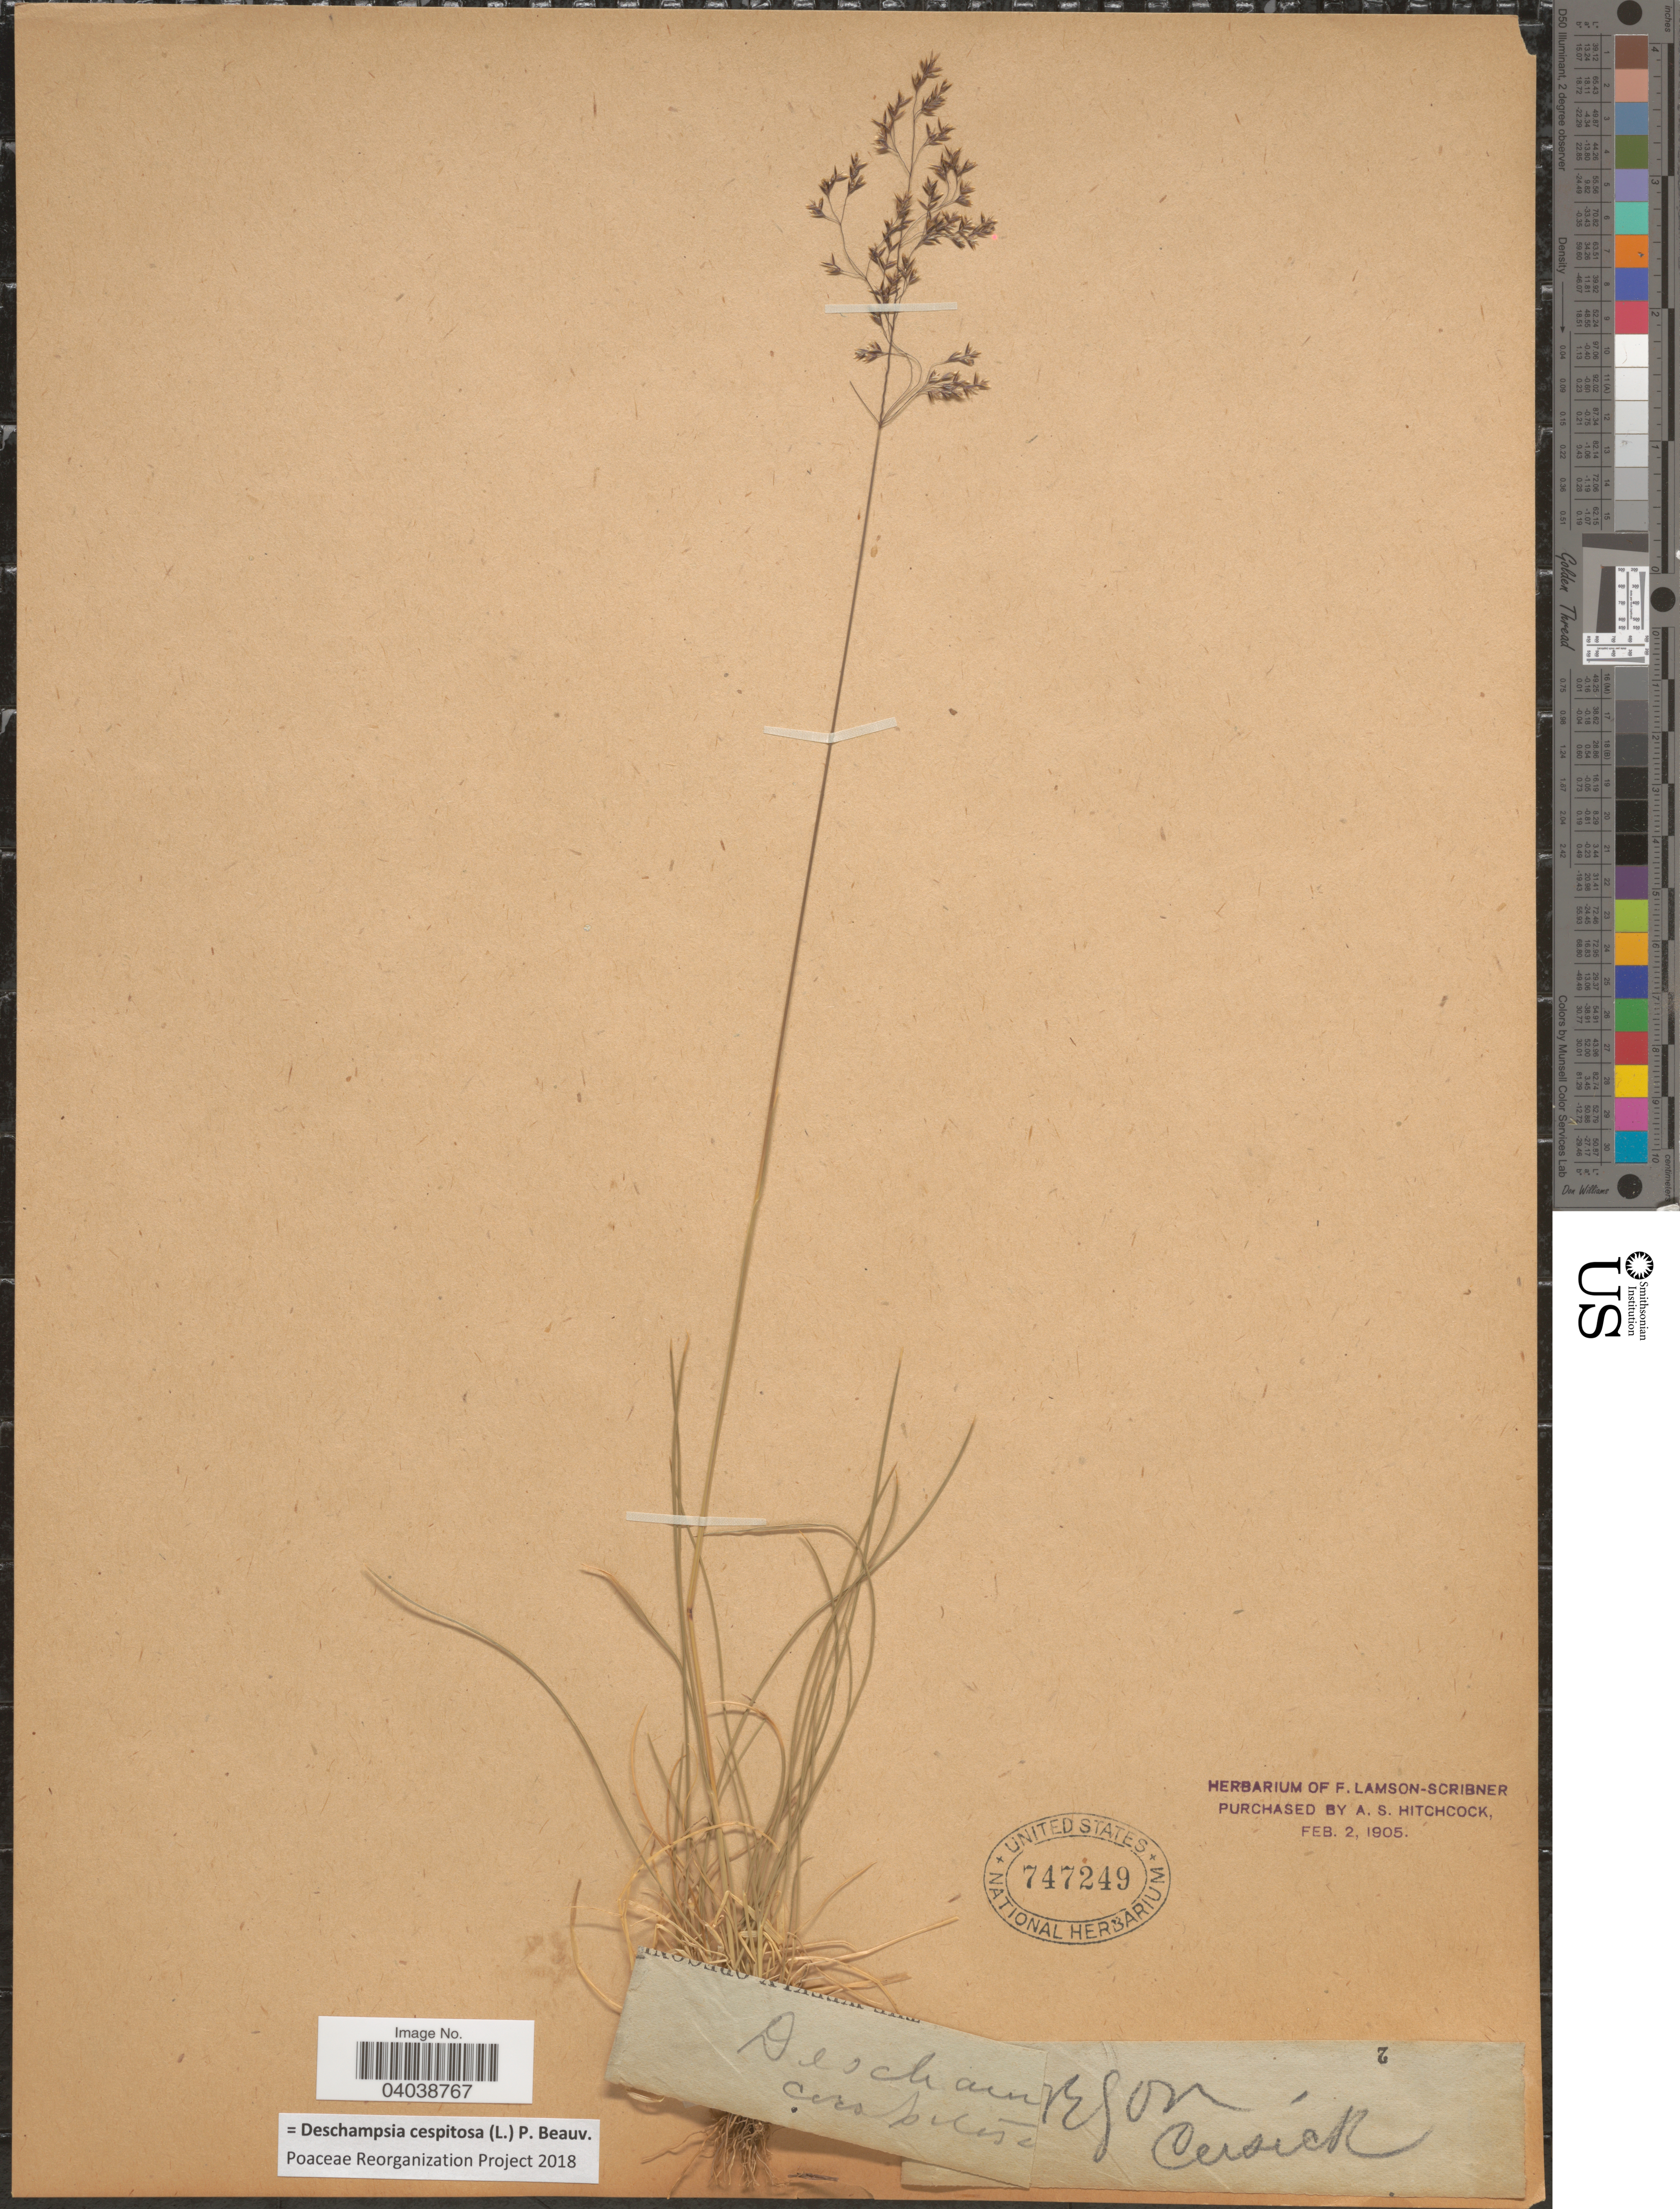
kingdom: Plantae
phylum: Tracheophyta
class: Liliopsida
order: Poales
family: Poaceae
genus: Deschampsia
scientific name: Deschampsia cespitosa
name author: (L.) P. Beauv.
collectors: Cusick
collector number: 2?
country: United States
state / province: Oregon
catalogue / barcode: US 747249